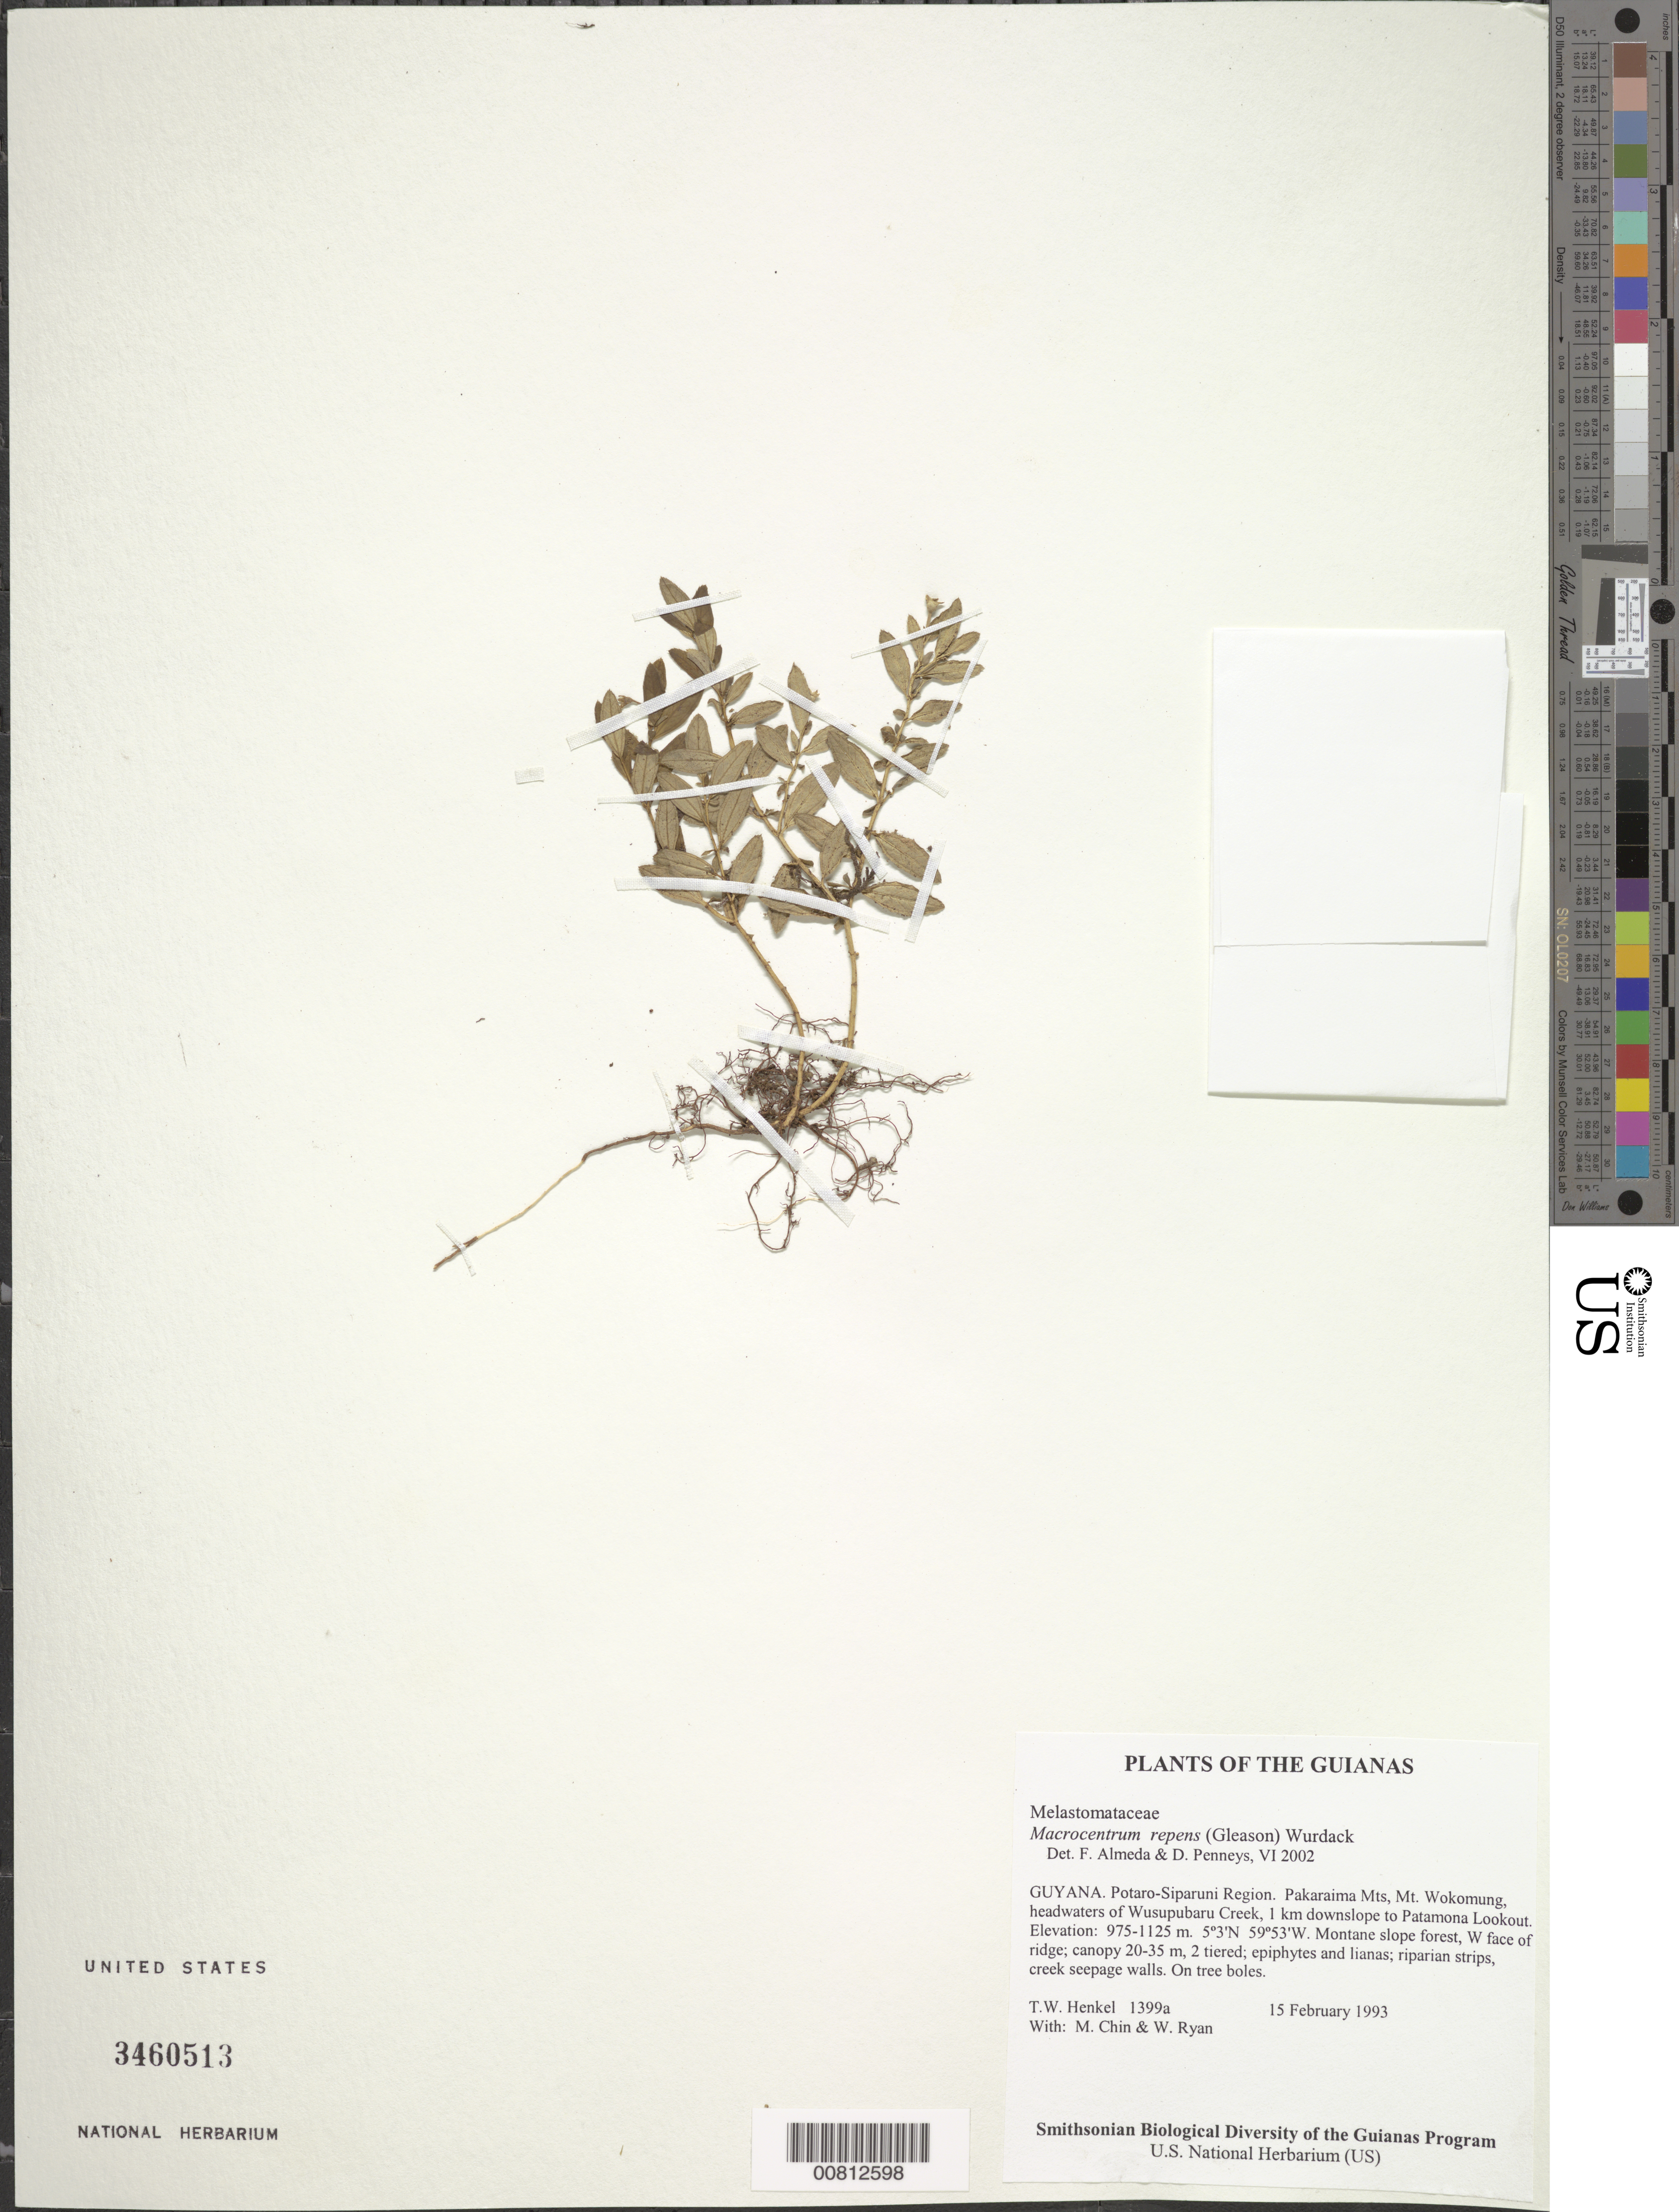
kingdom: Plantae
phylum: Tracheophyta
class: Magnoliopsida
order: Myrtales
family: Melastomataceae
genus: Macrocentrum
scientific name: Macrocentrum repens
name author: (Gleason) Wurdack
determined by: Almeda, F.; Penneys, D. S.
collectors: T. Henkel, M. Chin & W. Ryan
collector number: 1399 a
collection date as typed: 15 February 1993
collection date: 1993-02-15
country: Guyana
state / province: Potaro-Siparuni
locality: Pakaraima Mts, Mt. Wokomung, headwaters of Wusupubaru Creek, 1 km downslope to Patamona Lookout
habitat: Montane slope forest, W face of ridge; canopy 20-35 m, 2 tiered; epiphytes and lianas; riparian strips, creek seepage walls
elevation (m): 975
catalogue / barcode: US 3460513